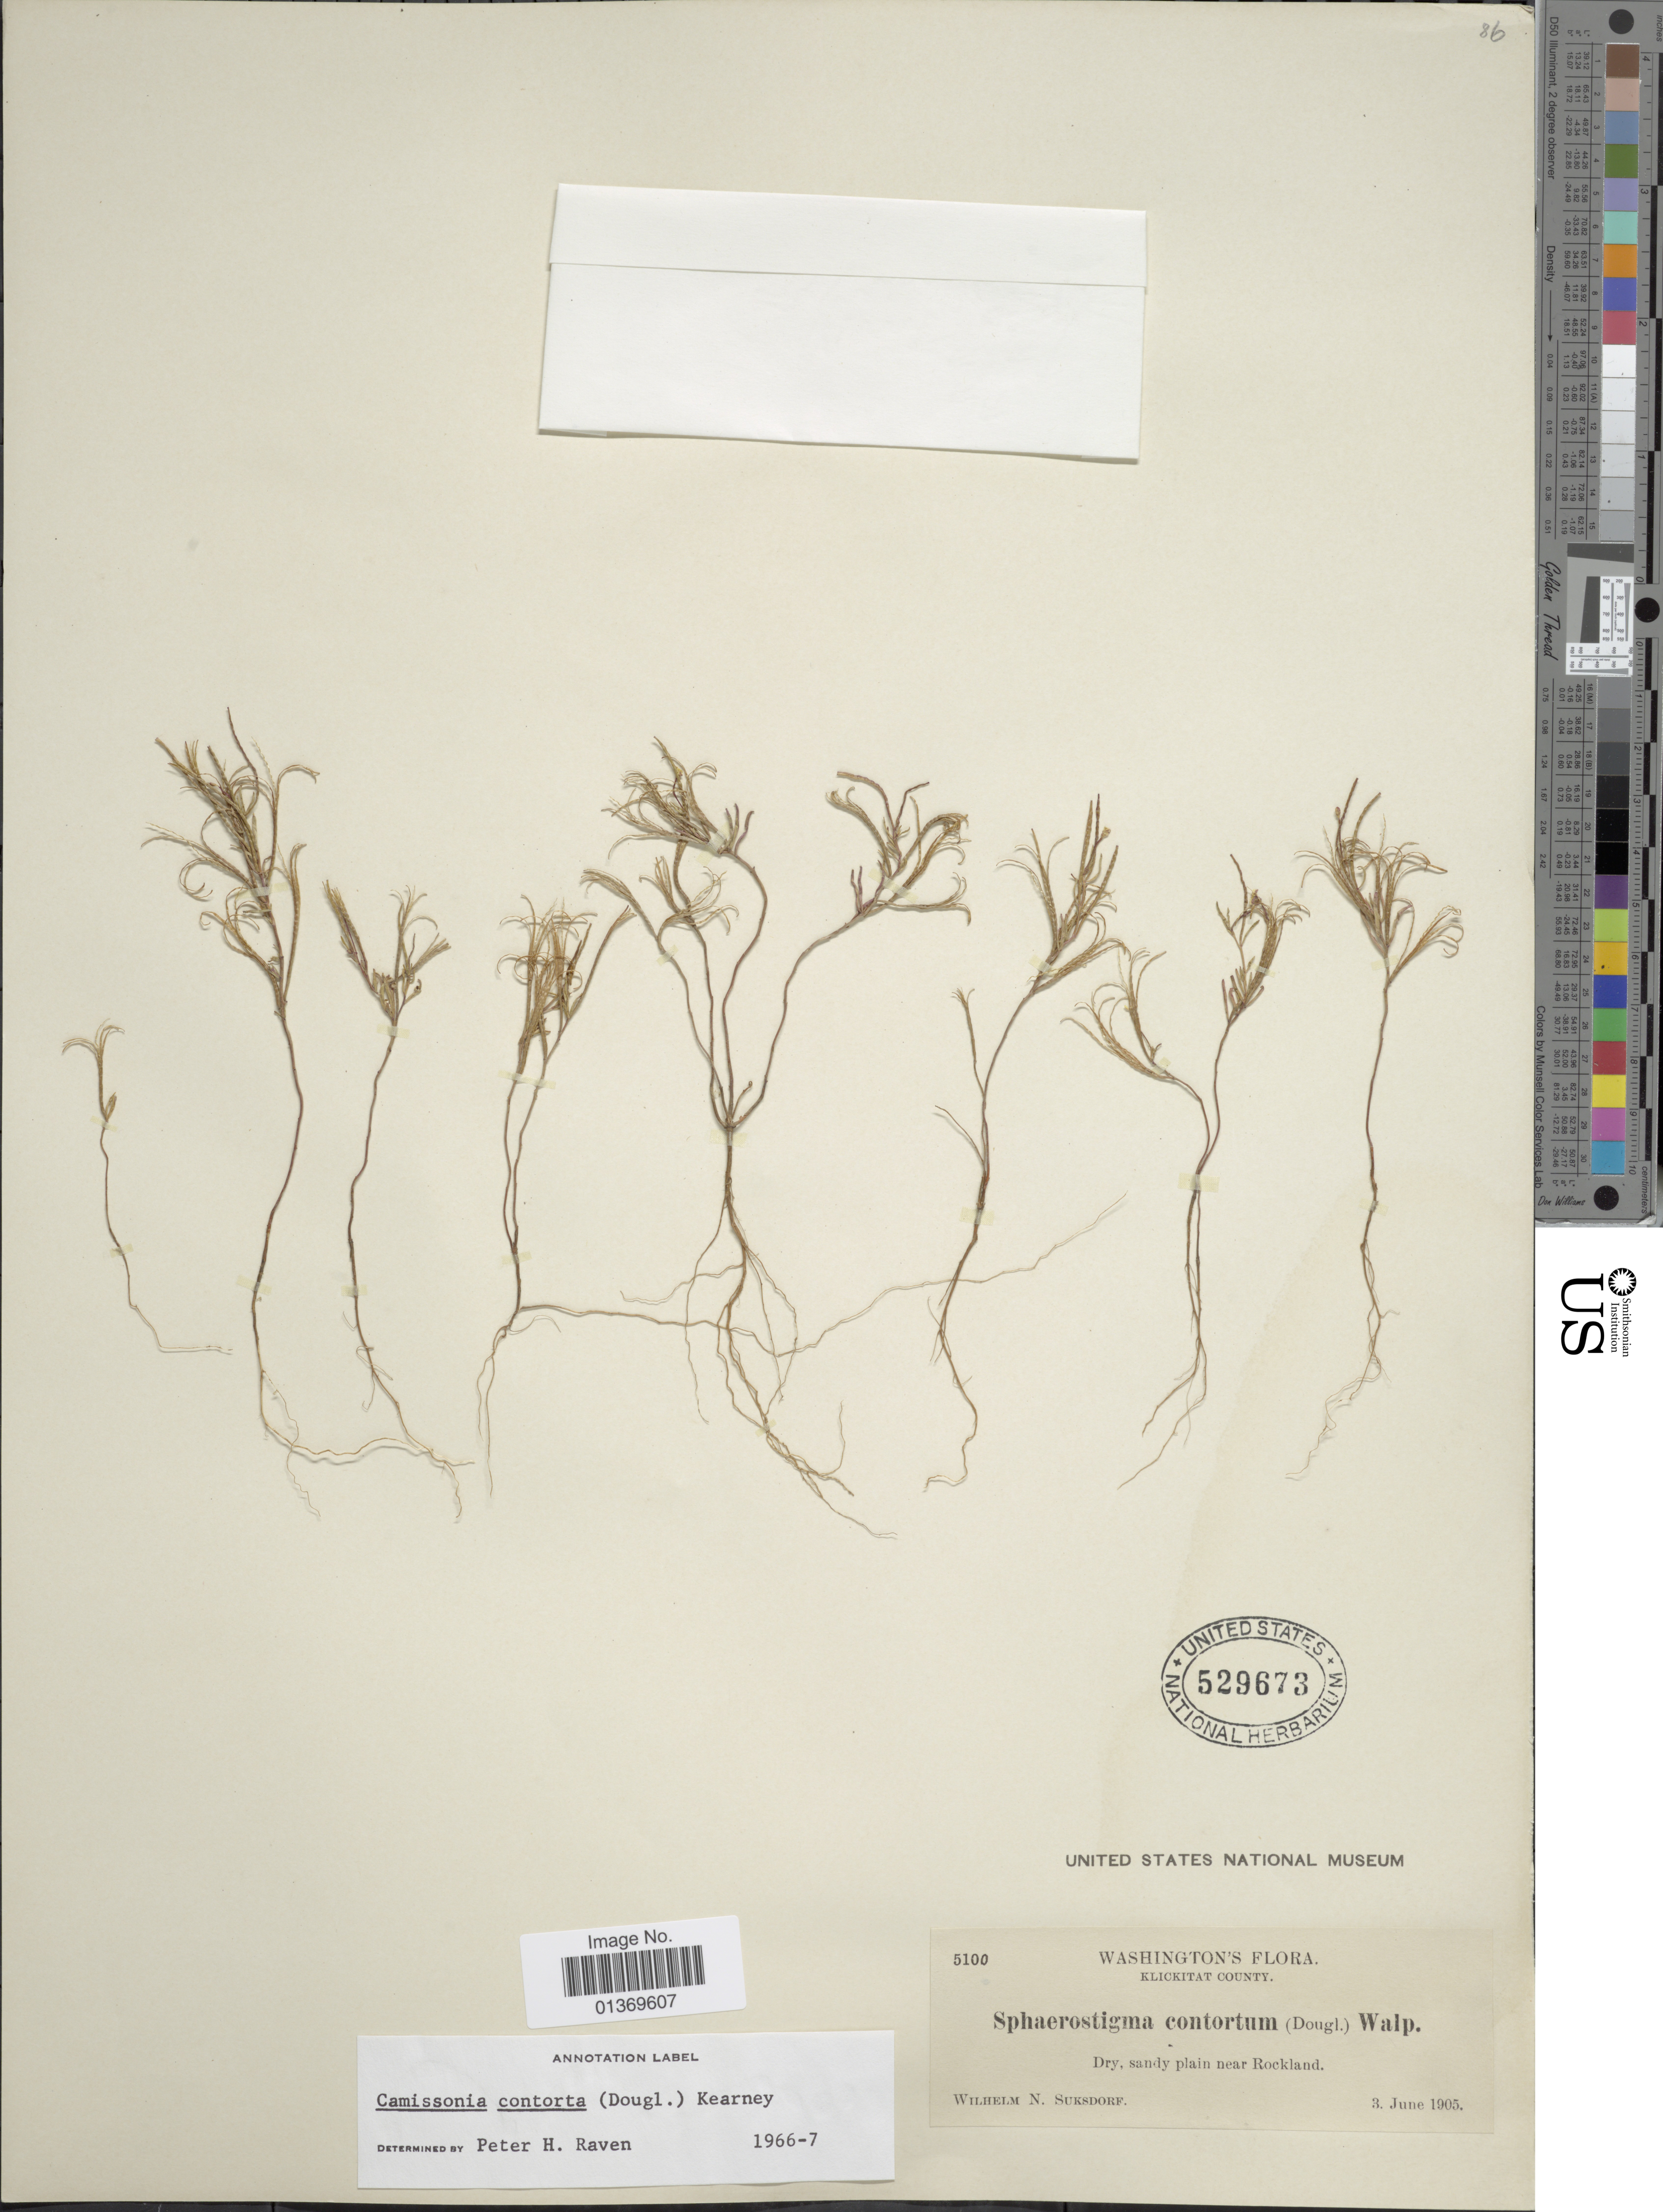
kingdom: Plantae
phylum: Tracheophyta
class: Magnoliopsida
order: Myrtales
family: Onagraceae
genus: Camissonia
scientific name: Camissonia contorta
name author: (Douglas) Kearney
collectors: W. N. Suksdorf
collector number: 5100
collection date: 1905-06-03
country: United States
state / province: Washington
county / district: Klickitat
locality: Klickitat County, sandy plain near Rockland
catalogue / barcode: US 529673